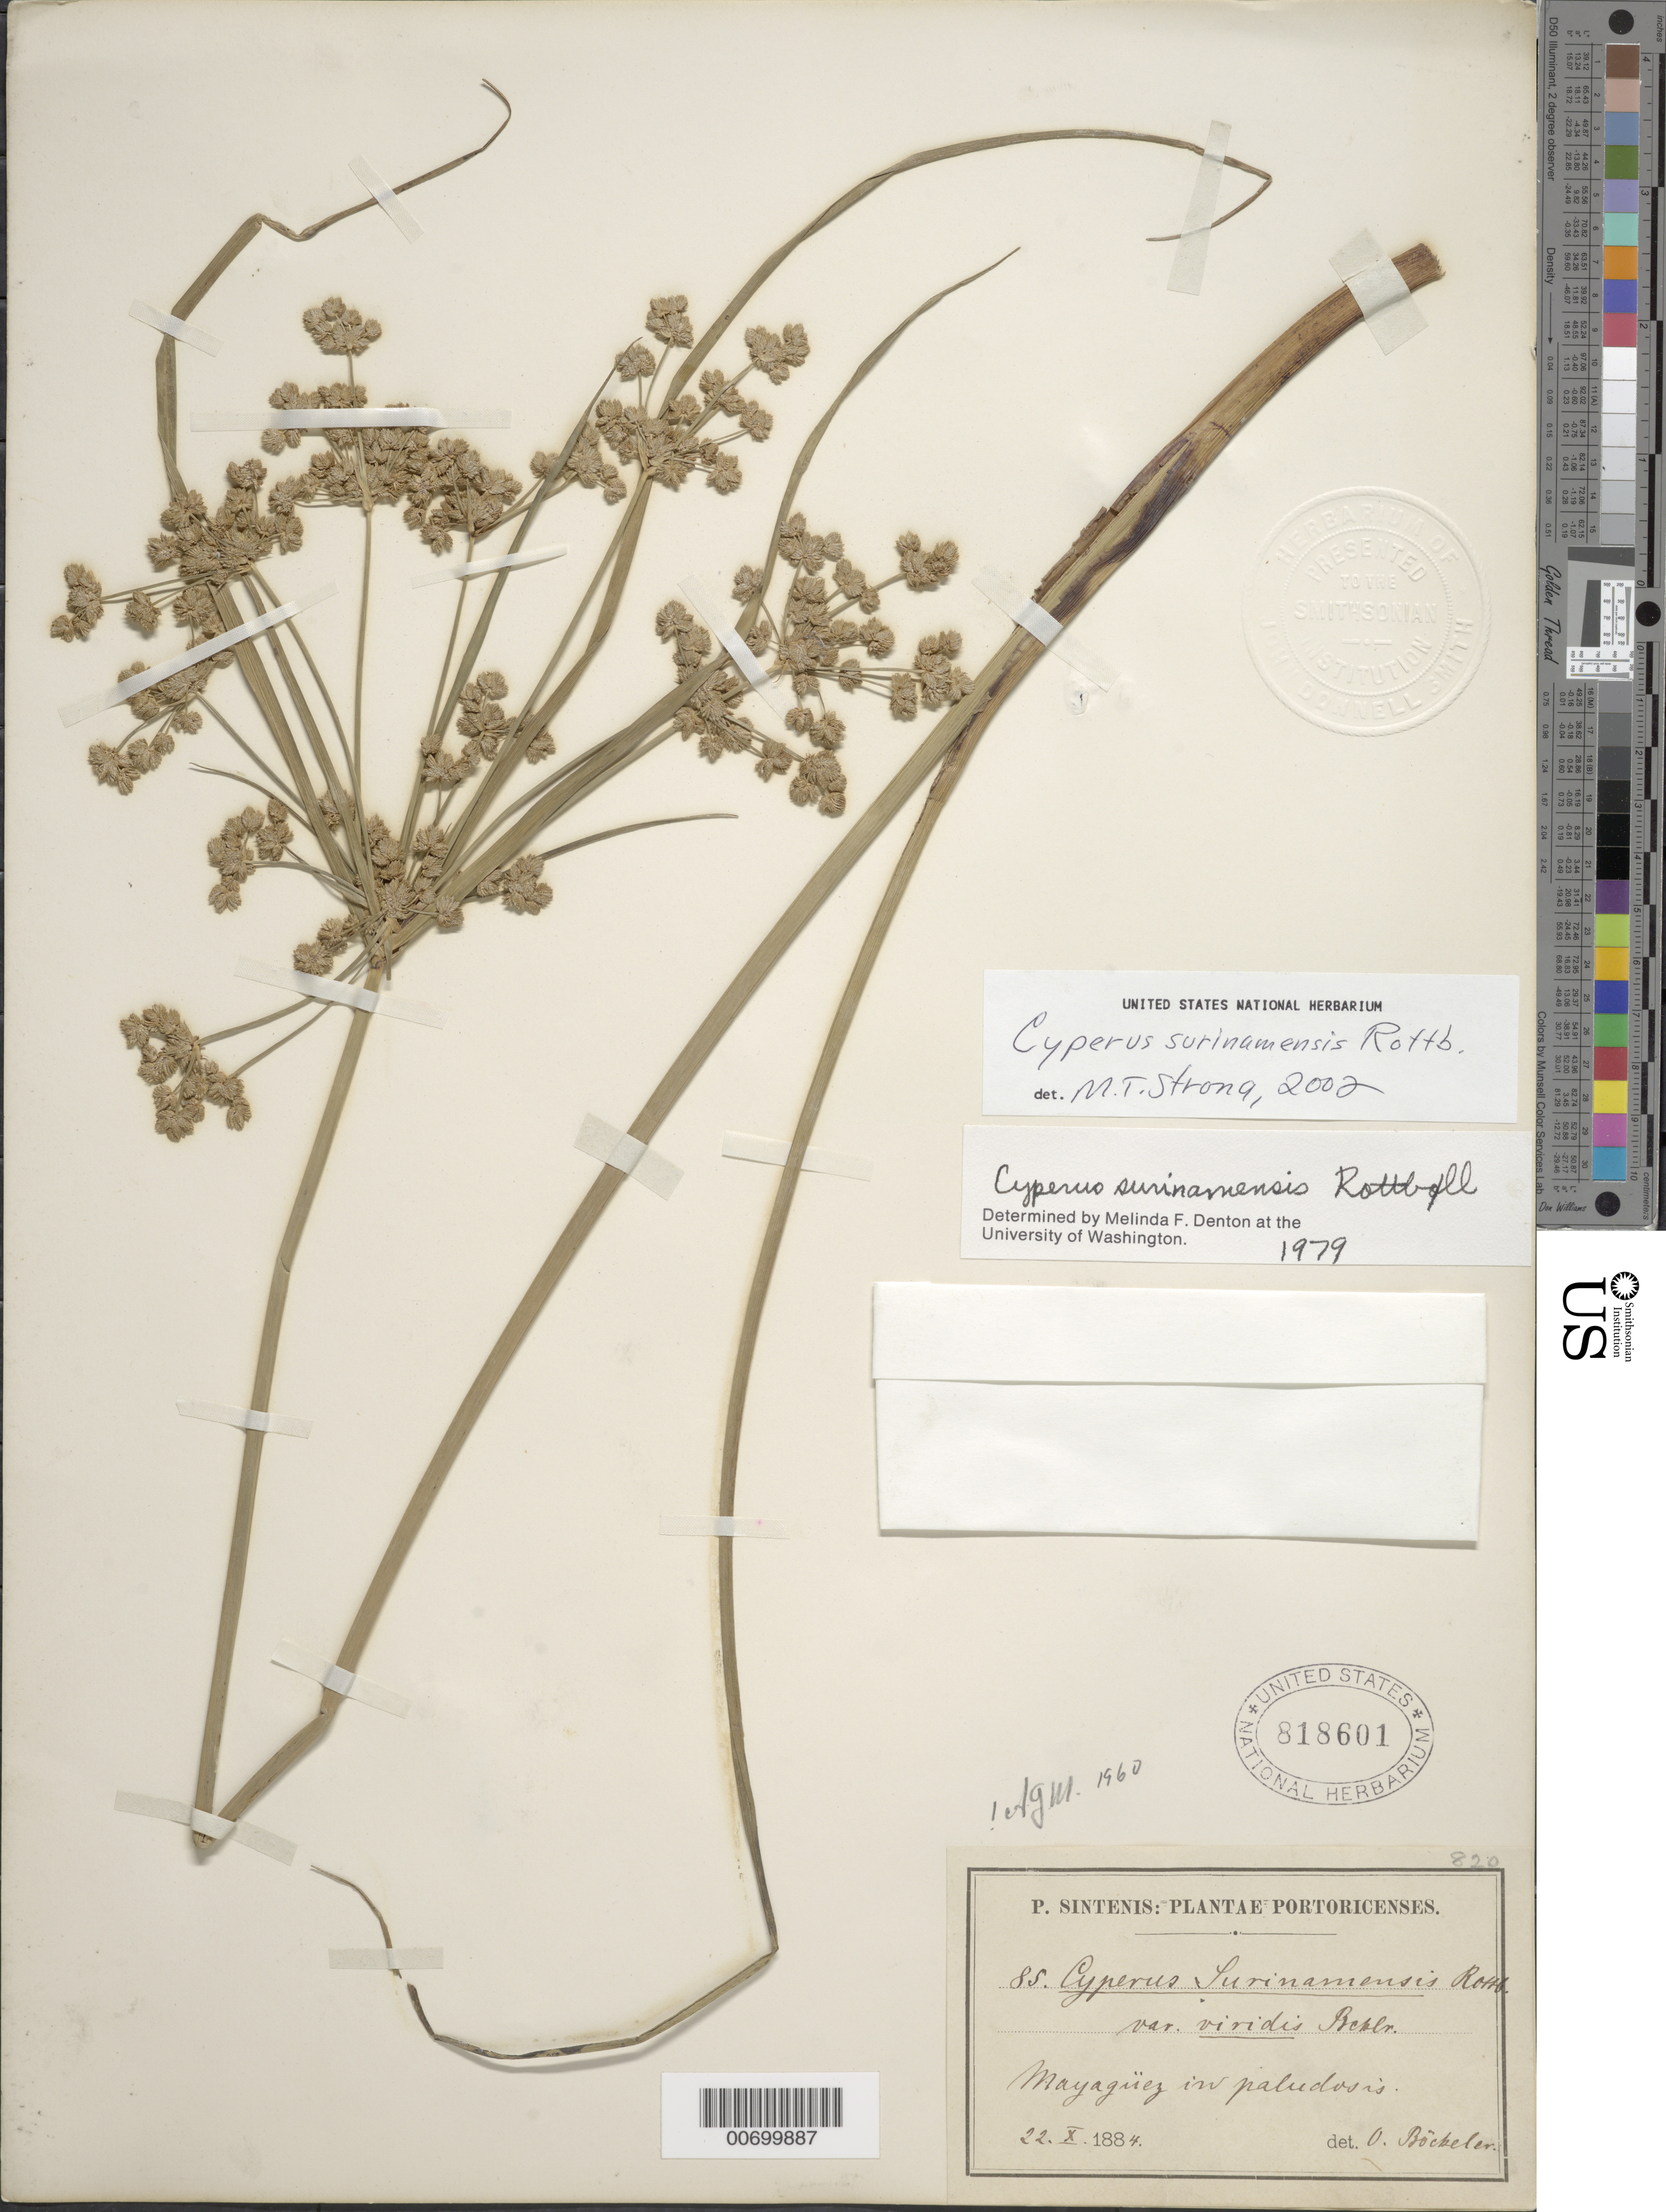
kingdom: Plantae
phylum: Tracheophyta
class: Liliopsida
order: Poales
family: Cyperaceae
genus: Cyperus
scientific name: Cyperus surinamensis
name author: Rottb.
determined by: Strong, M. T., (US), Smithsonian Institution - National Museum of Natural History (UNITED STATES)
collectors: P. Sintenis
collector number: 85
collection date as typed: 22 Oct 1884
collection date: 1884-10-22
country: Puerto Rico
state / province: Mayagüez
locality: Mayagüez.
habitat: In paludosis.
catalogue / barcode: US 818601